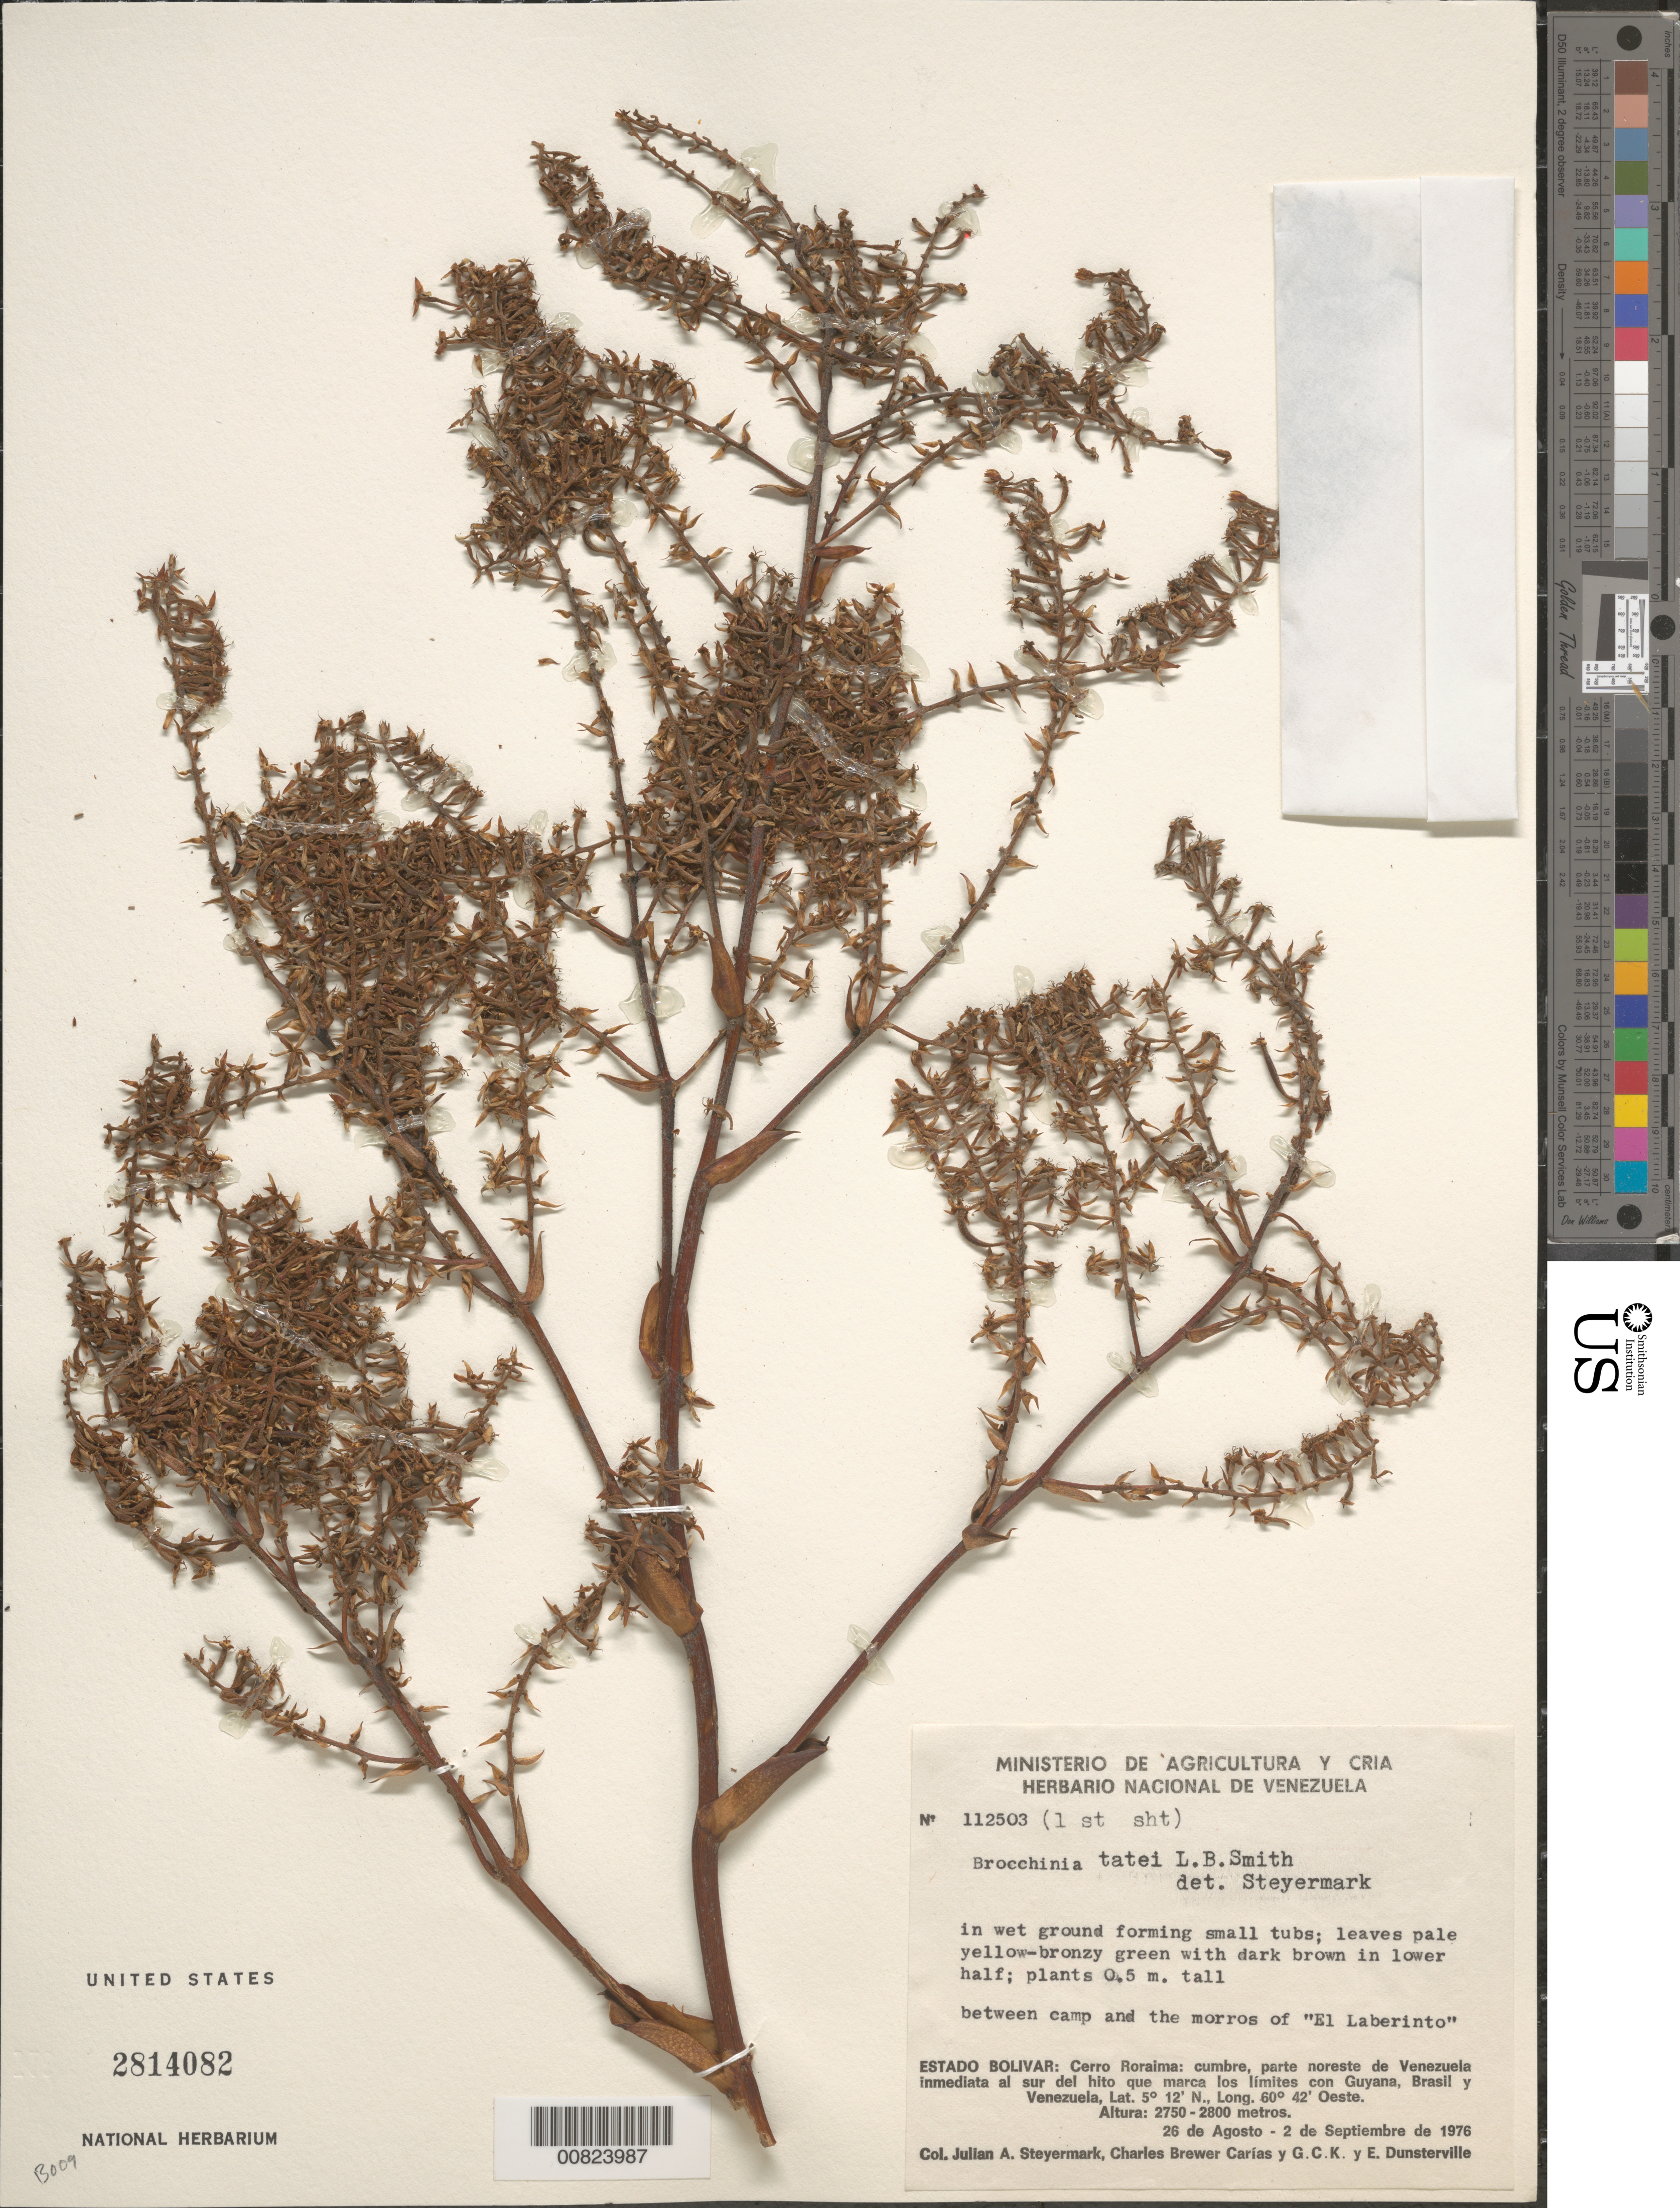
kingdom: Plantae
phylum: Tracheophyta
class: Liliopsida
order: Poales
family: Bromeliaceae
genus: Brocchinia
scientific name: Brocchinia tatei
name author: L.B. Sm.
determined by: Steyermark, Julian A., (VEN)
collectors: J. Steyermark, C. Brewer-Carias, G. C. K. Dunsterville & E. Dunsterville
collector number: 112503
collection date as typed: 26-Aug-76 to 2-Sep-76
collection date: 1976-08-26/1976-09-02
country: Venezuela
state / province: Bolívar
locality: Cerro Roraima: parte NE de Venezuela inmediata al S del hito que marca los límites con Guyana, Brasil y Ven. Between camp and the morro formations of "El Laberinto"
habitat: Wet ground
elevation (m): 2750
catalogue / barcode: US 2814082